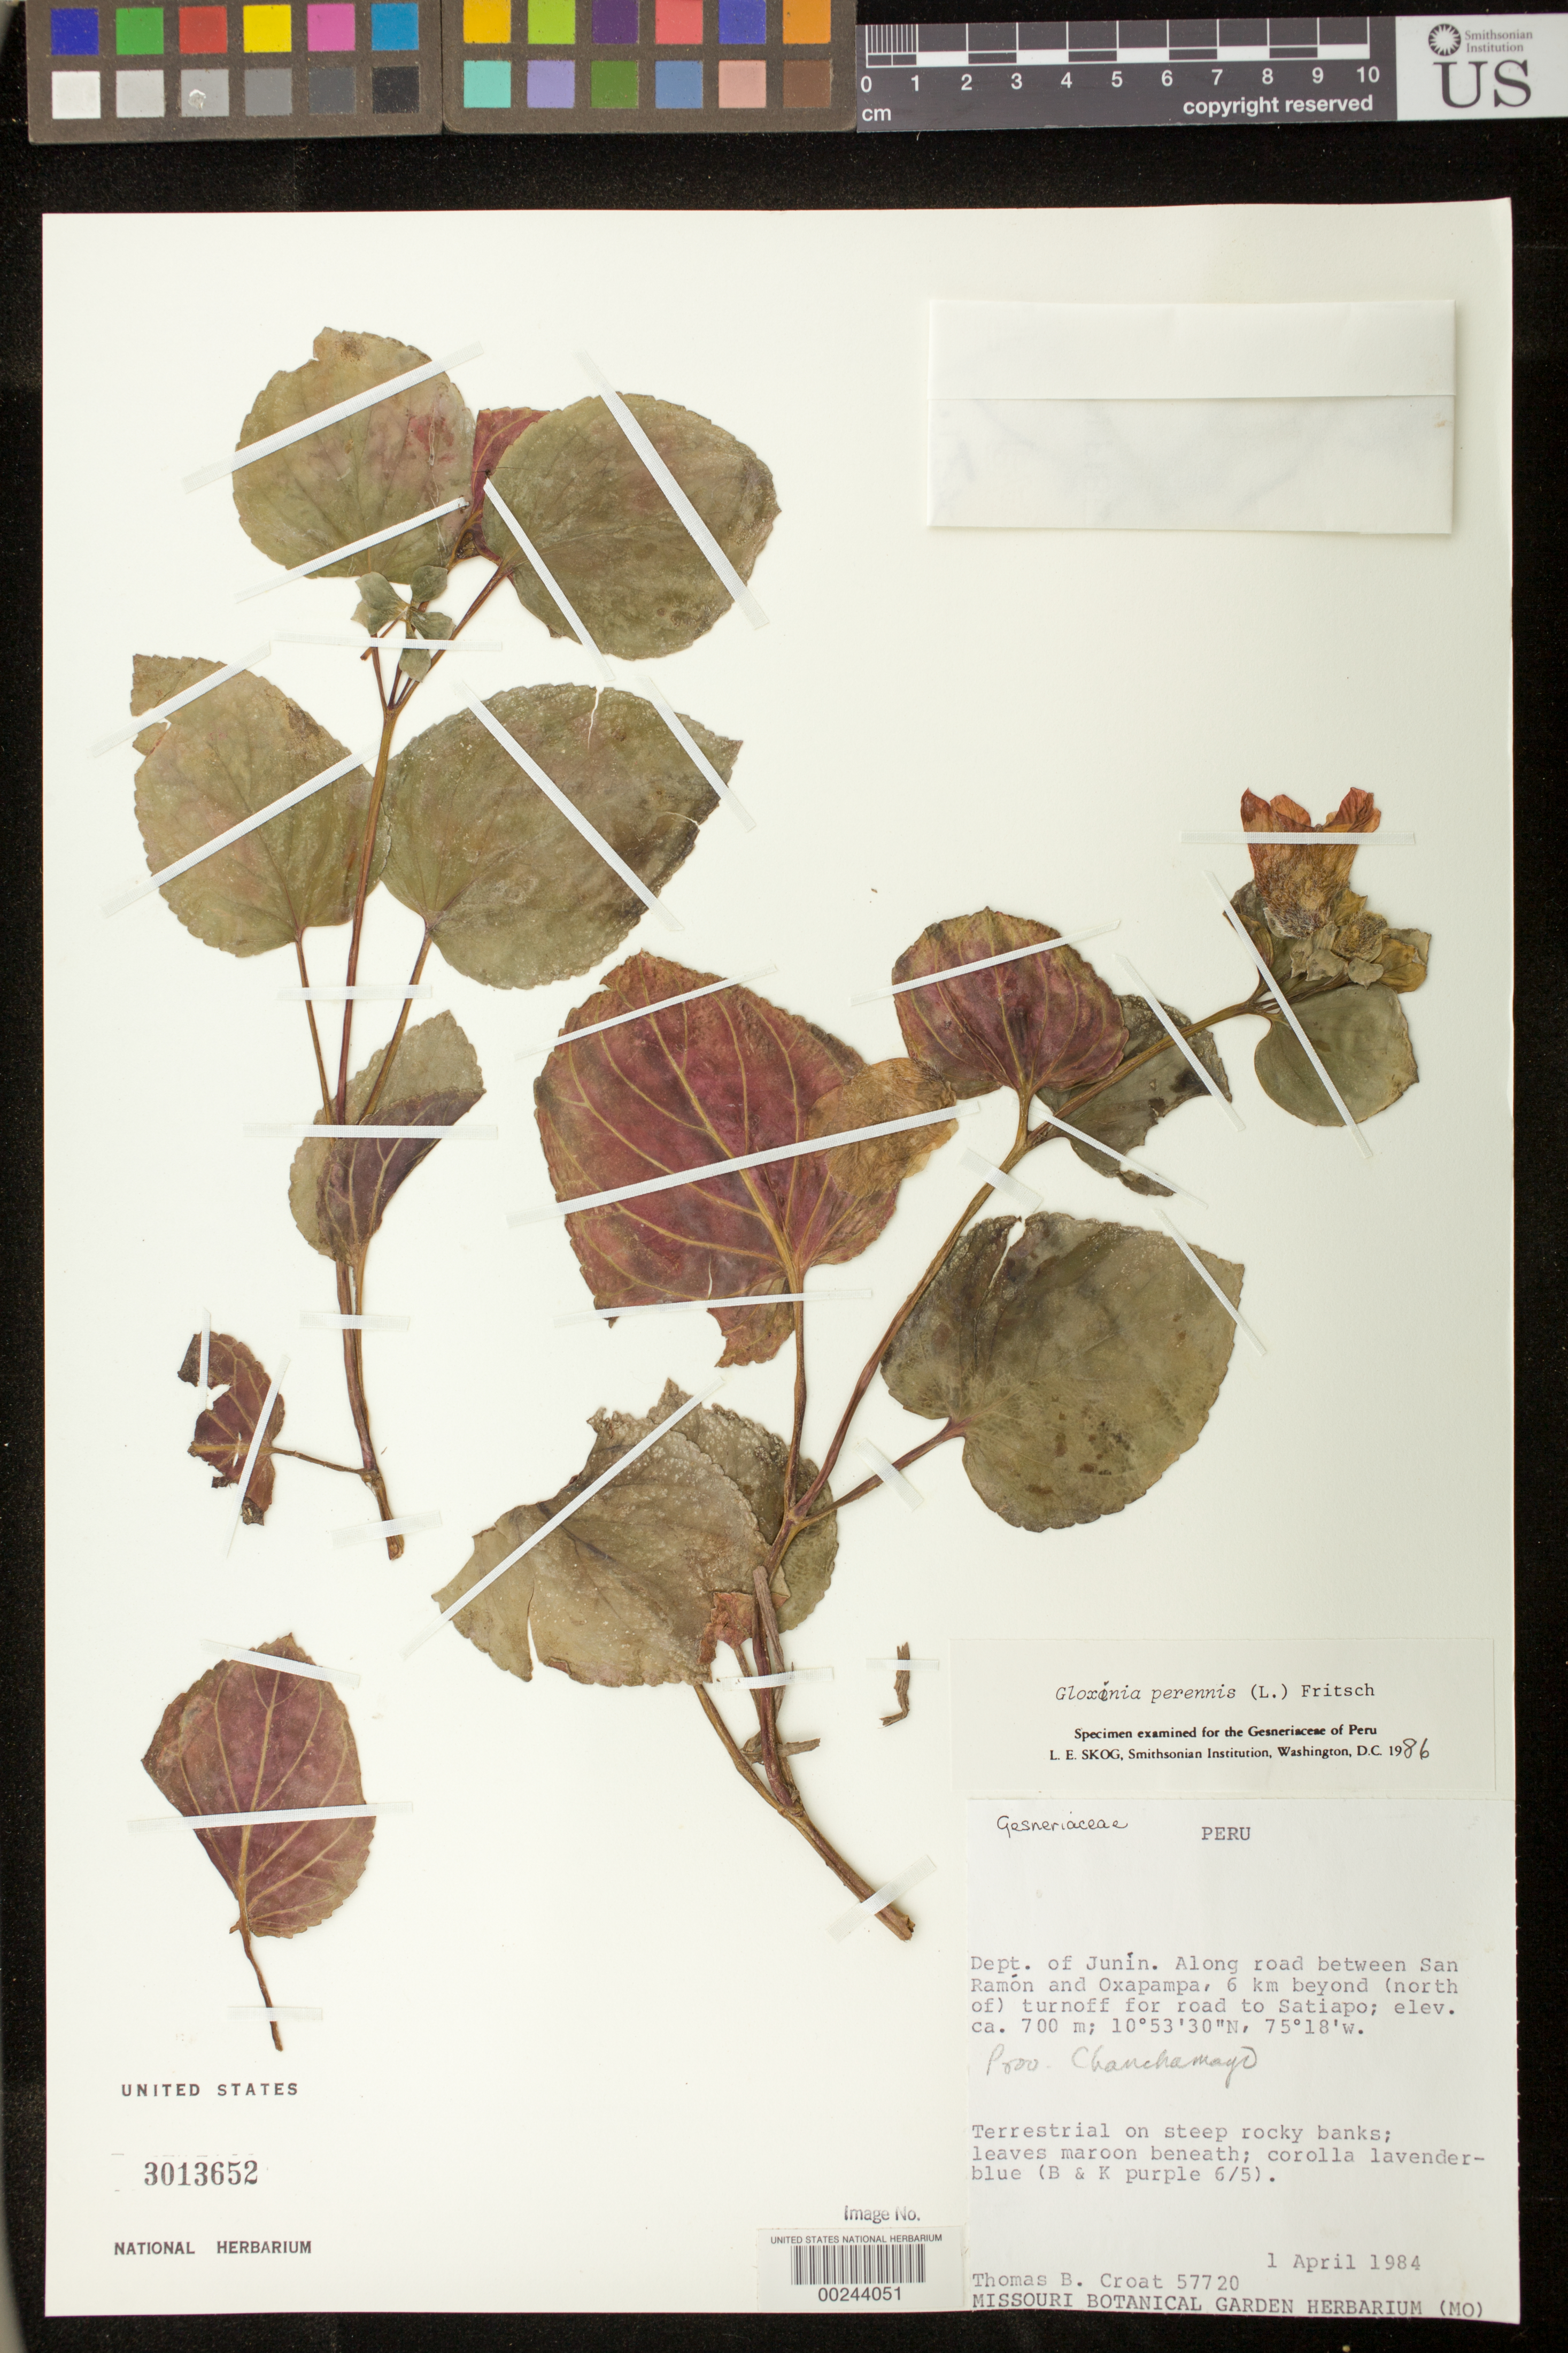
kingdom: Plantae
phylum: Tracheophyta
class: Magnoliopsida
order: Lamiales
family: Gesneriaceae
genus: Gloxinia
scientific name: Gloxinia perennis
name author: (L.) Fritsch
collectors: T. B. Croat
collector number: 57720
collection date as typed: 01 Apr 1984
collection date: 1984-04-01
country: Peru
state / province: Junín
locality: Along road between San Ramon and Oxapampa, 6 km beyond (N of) turnoff for road to Satiapo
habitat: on steep rocky banks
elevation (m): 700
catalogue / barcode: US 3013652